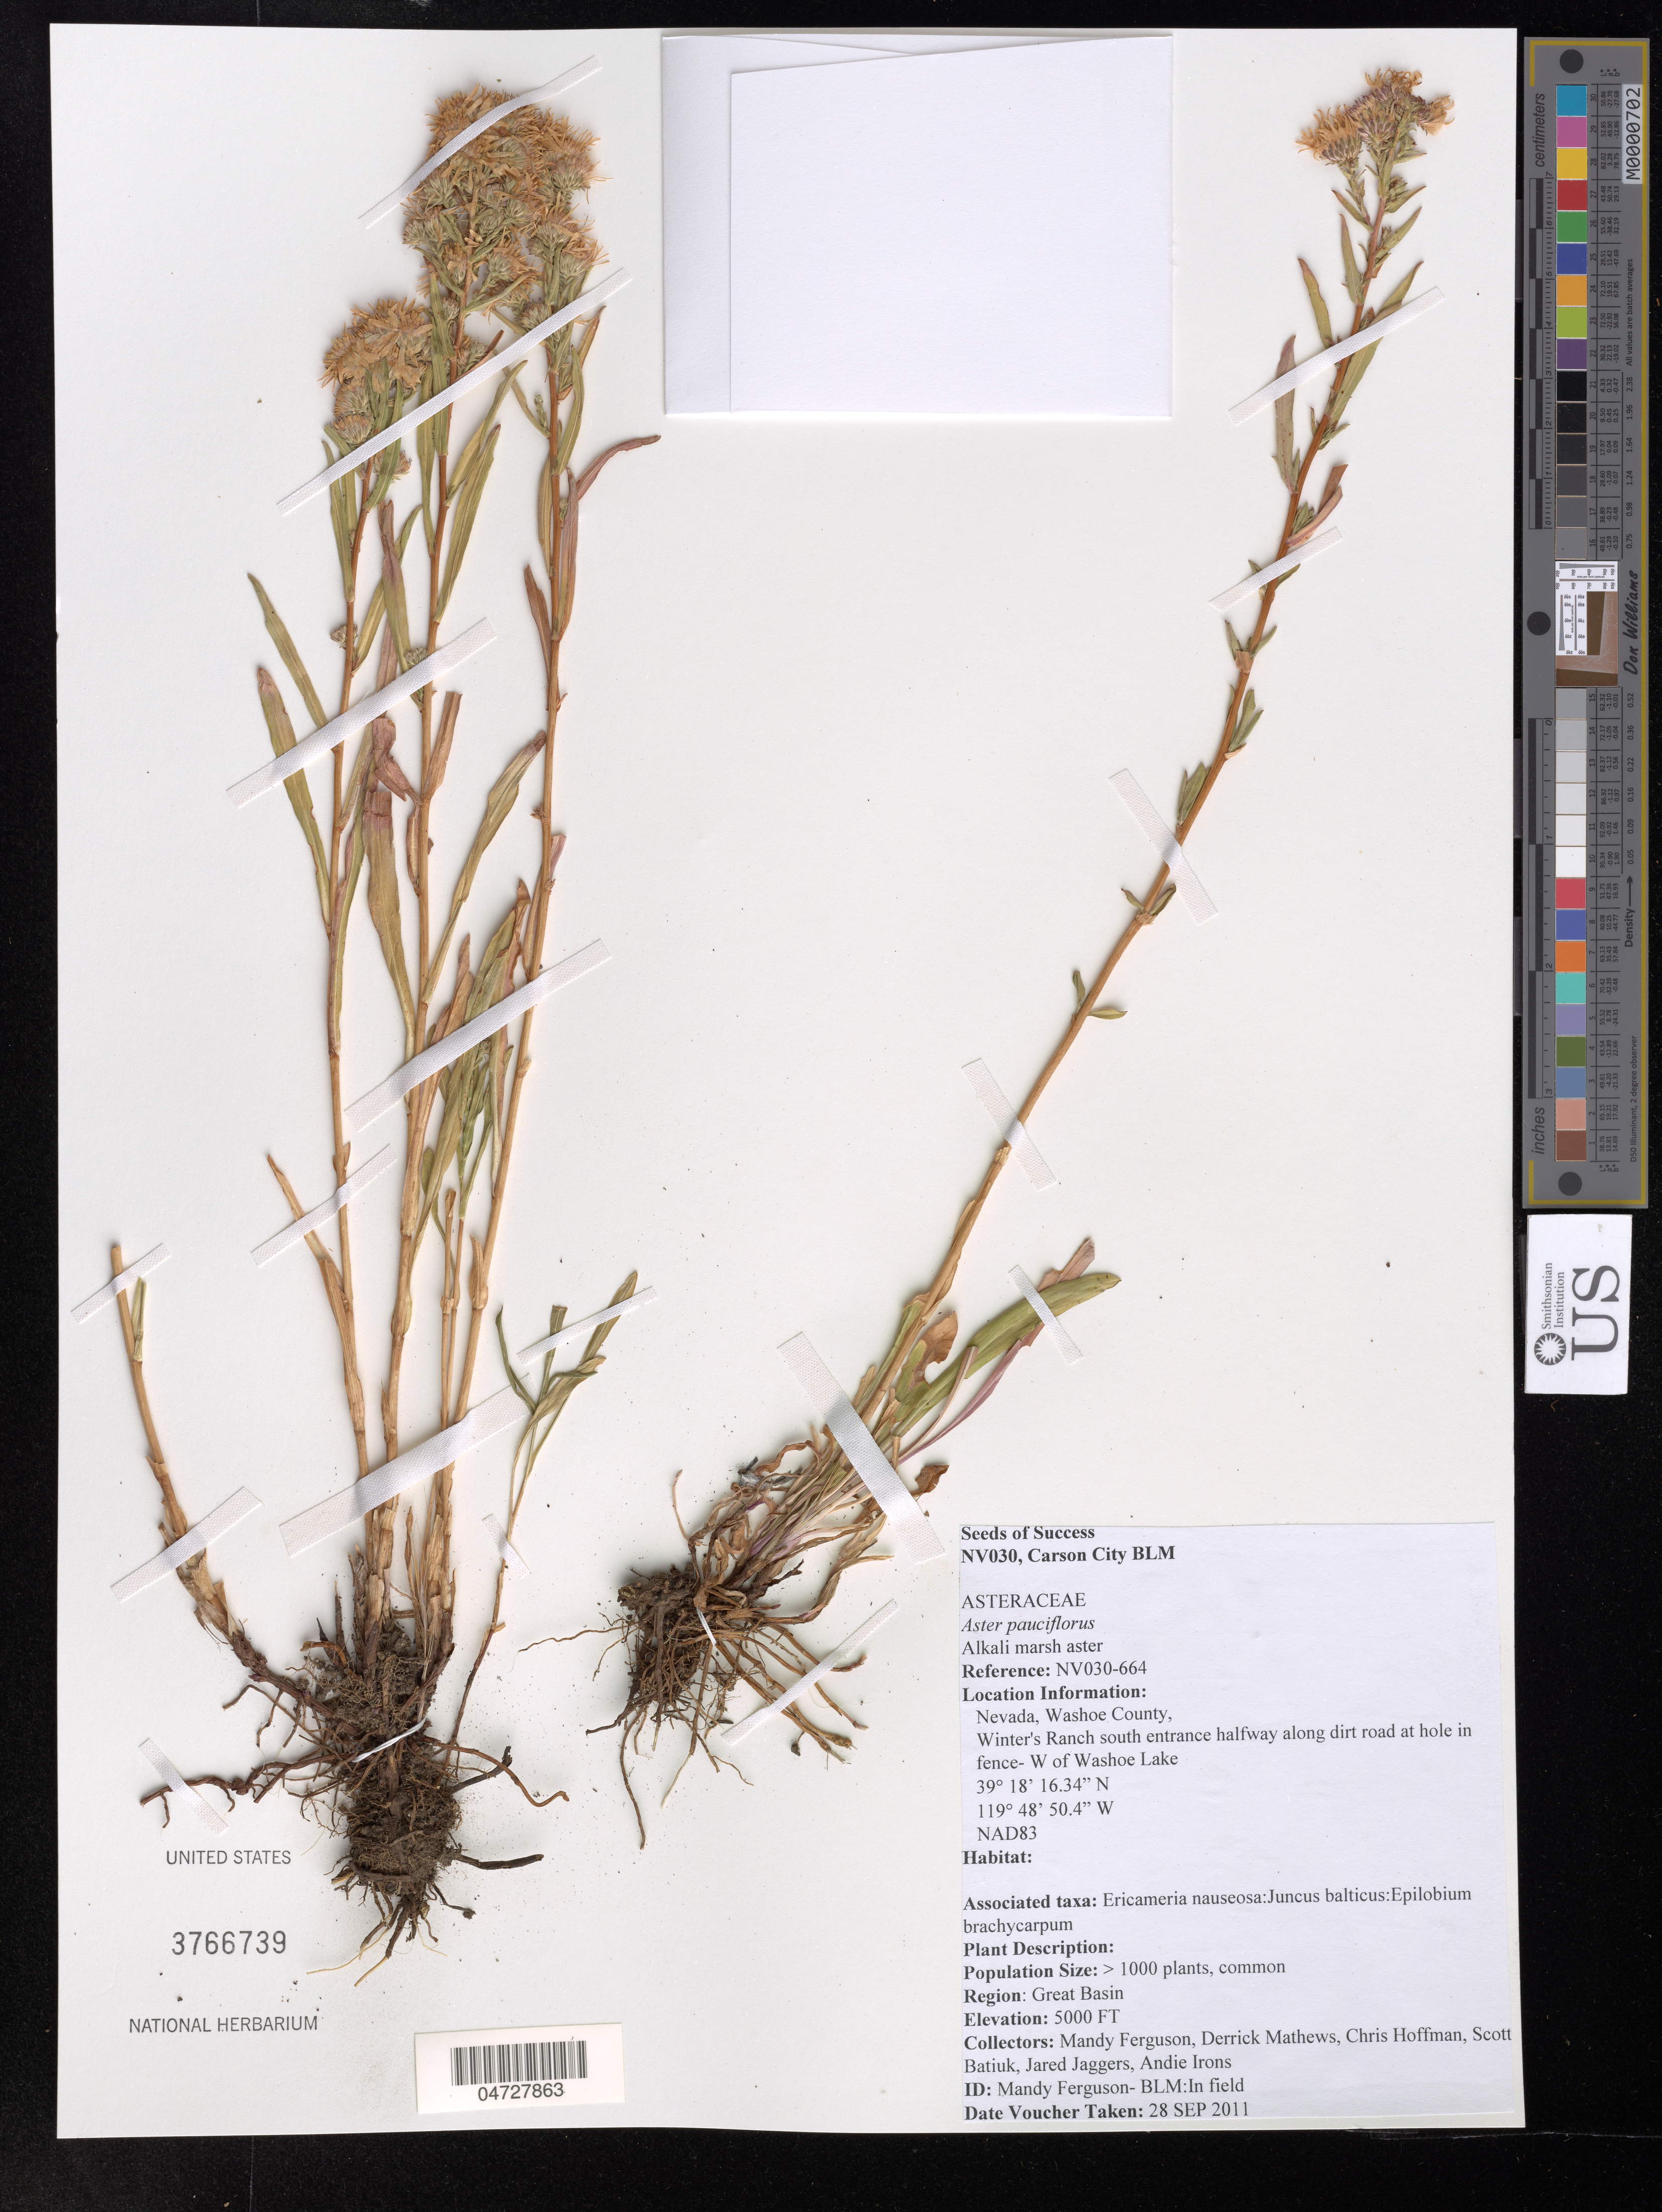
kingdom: Plantae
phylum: Tracheophyta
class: Magnoliopsida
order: Asterales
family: Asteraceae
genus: Aster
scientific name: Aster pauciflorus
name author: Nutt.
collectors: M. Ferguson, D. Mathews, C. Hoffman, S. Batiuk & et al.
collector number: NV030-664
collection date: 2011-09-28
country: United States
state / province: Nevada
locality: Washoe County, Winter's Ranch south entrance halfway along dirt road at hole in fence- W of Washoe Lake.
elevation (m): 152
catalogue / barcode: US 3766739